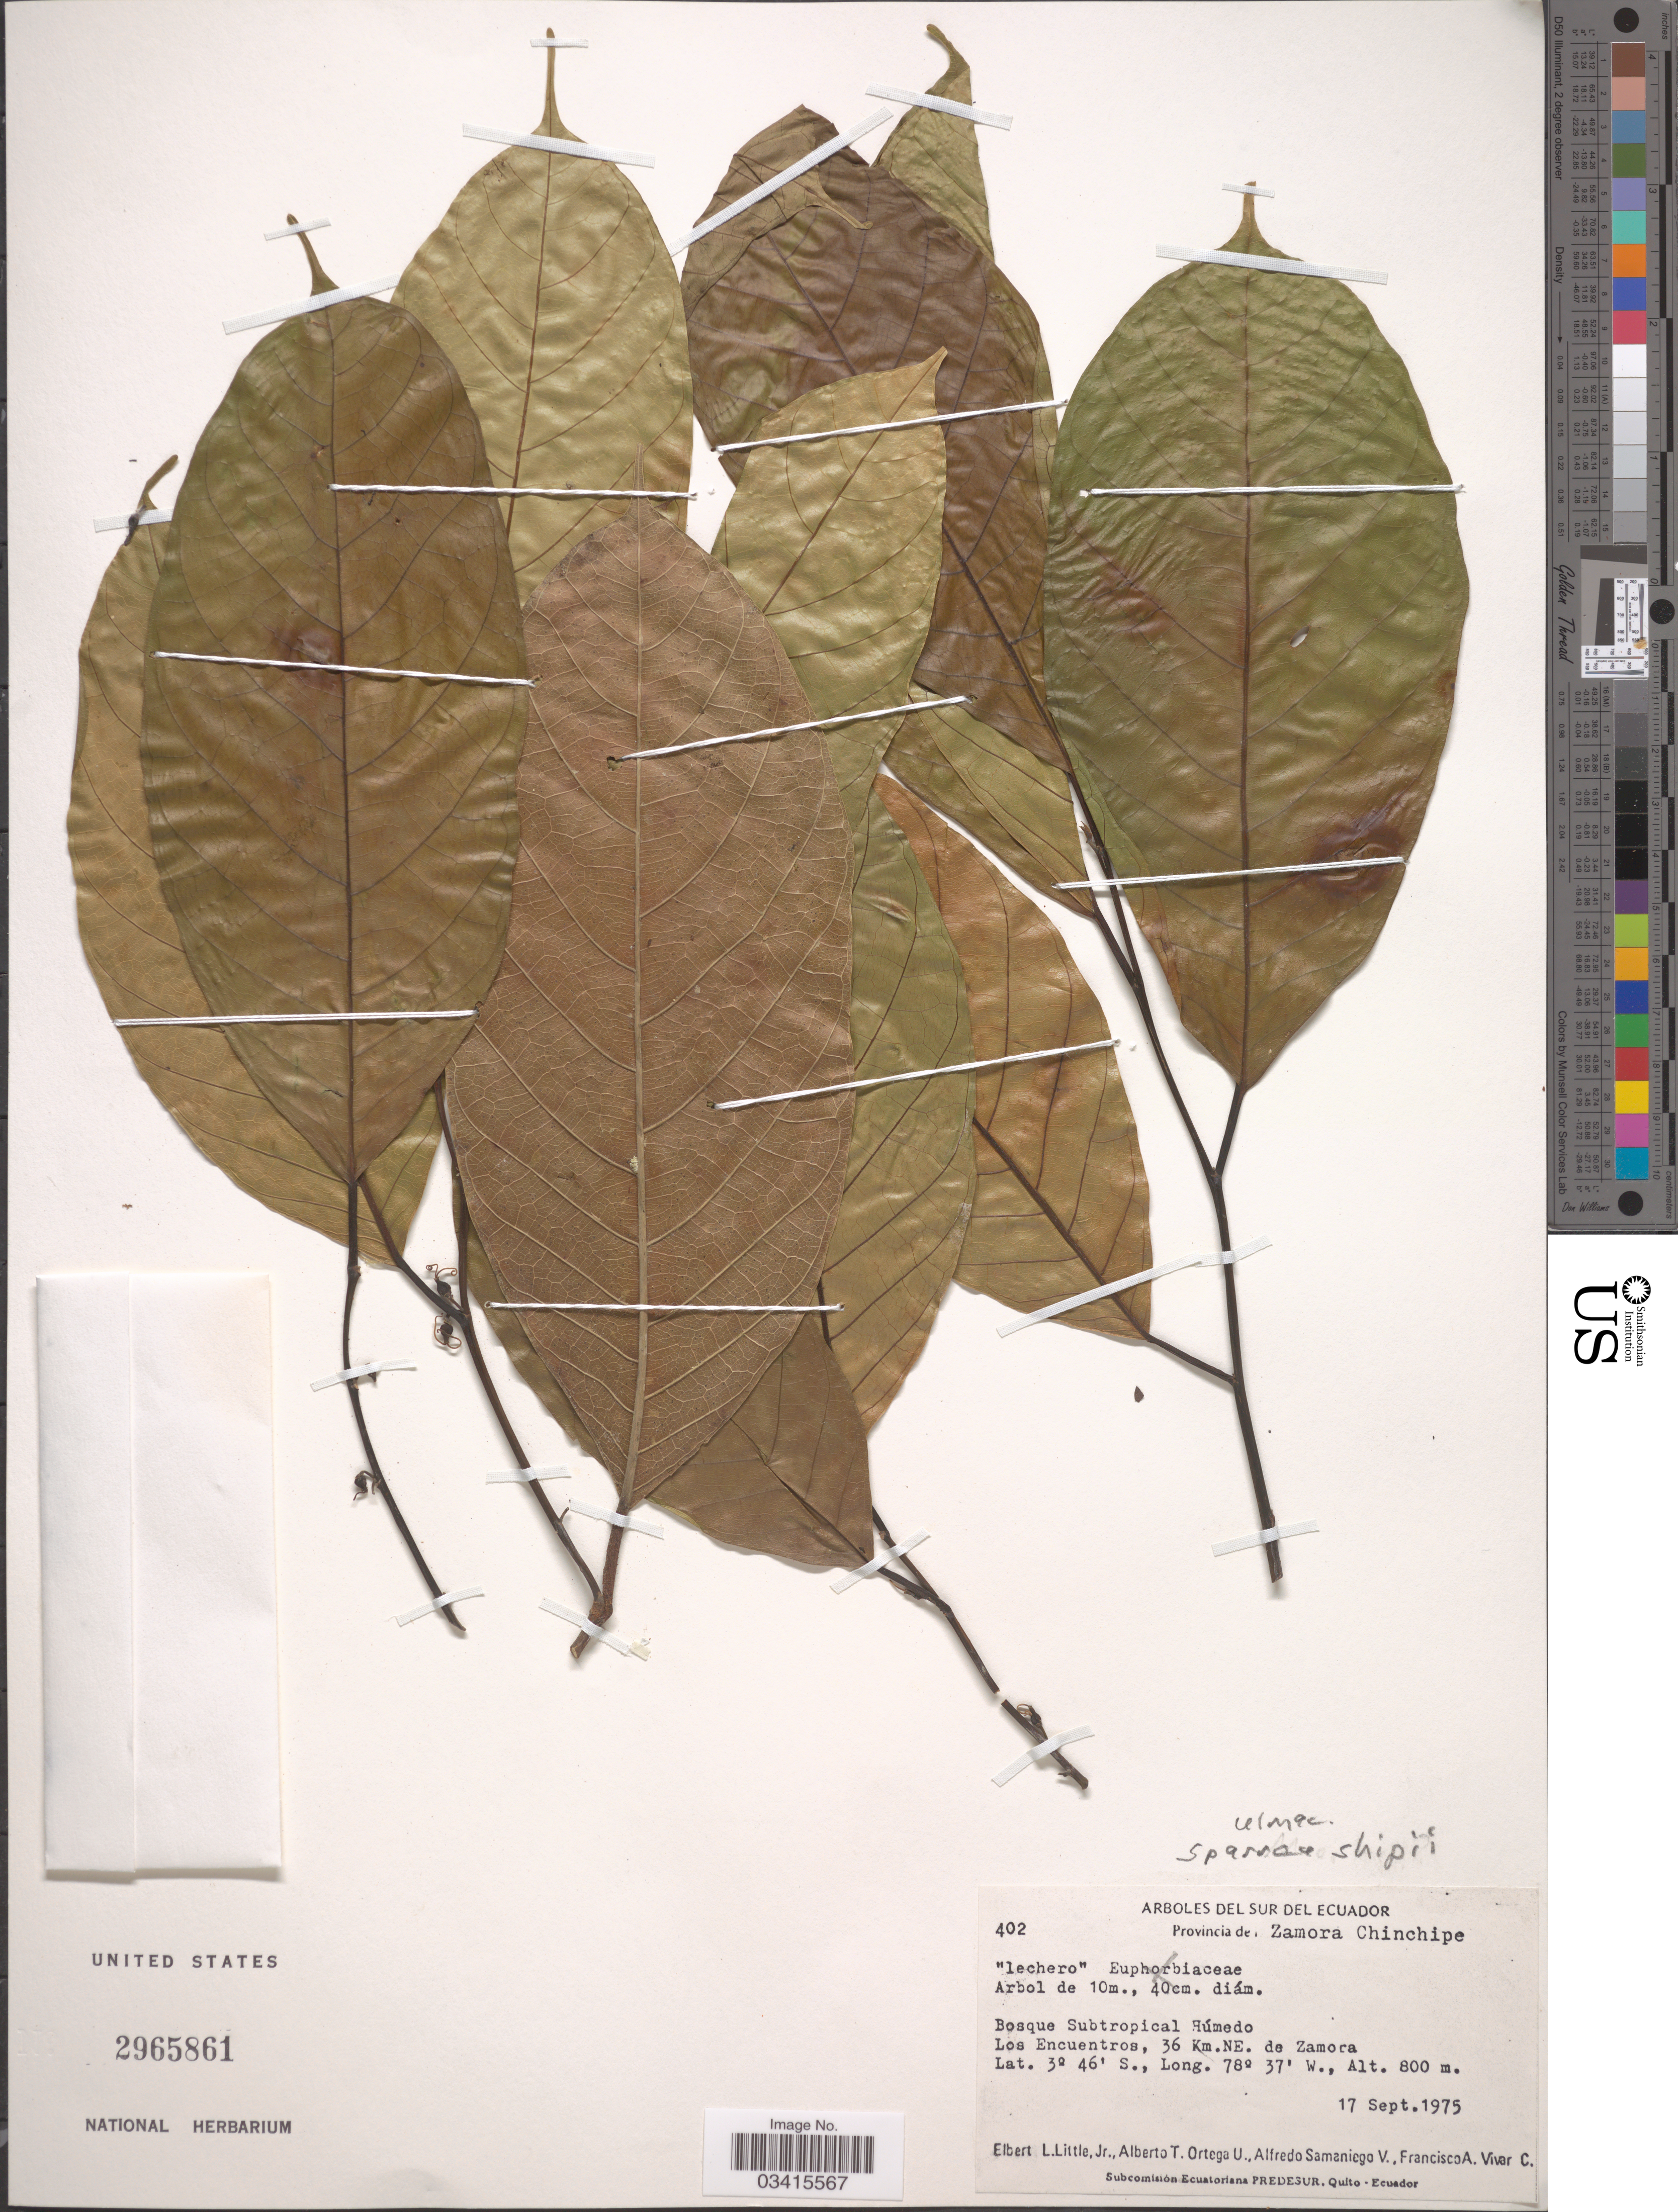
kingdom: Plantae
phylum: Tracheophyta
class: Magnoliopsida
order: Rosales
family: Cannabaceae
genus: Celtis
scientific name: Celtis schippii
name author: Standl.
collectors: E. L. Little, A. T. Ortega U., A. V. Samaniego & F. A. Vivar C.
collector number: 402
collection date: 1975-09-17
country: Ecuador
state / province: Zamora-Chinchipe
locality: Sur del Ecuador. Los Encuentros, 36 Km. NE. de Zamora.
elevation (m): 800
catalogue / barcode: US 2965861